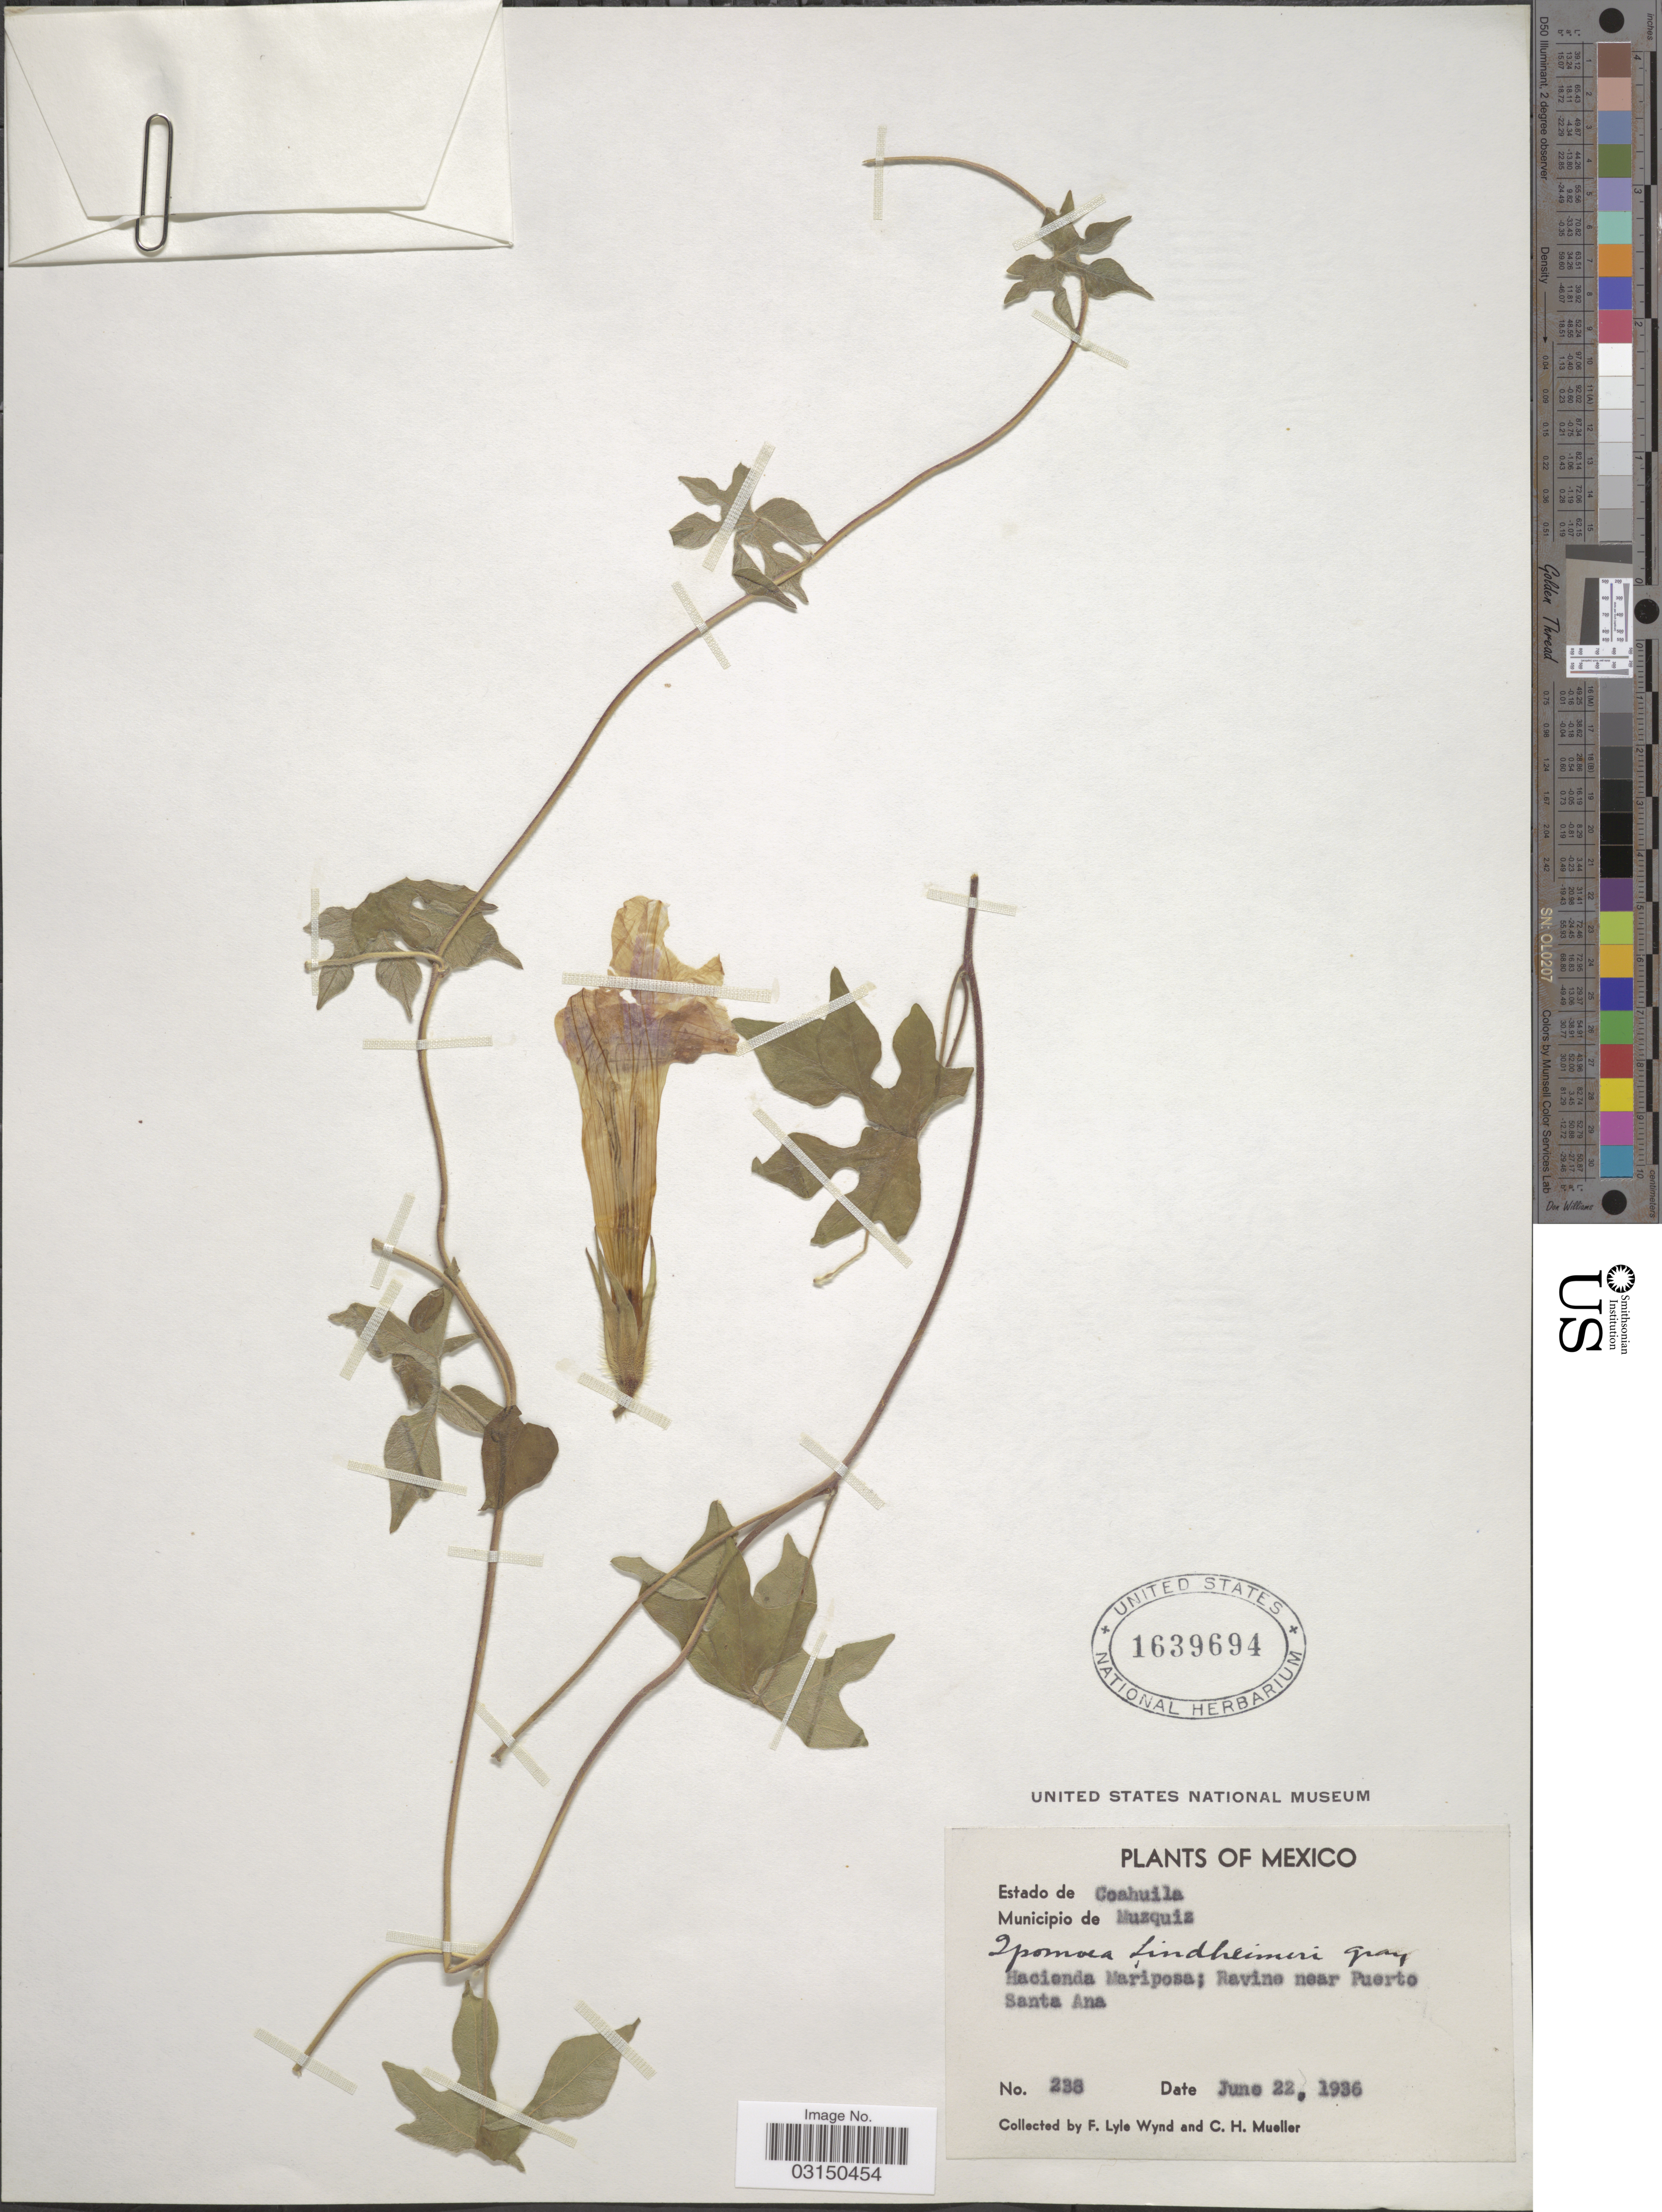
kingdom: Plantae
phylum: Tracheophyta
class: Magnoliopsida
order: Solanales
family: Convolvulaceae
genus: Ipomoea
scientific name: Ipomoea lindheimeri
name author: A. Gray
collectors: F. L. Wynd & C. H. Mueller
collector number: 238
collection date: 1936-06-22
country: Mexico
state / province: Coahuila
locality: Estado de Coahuila. Municipio de Muzquiz. Hacienda Mariposa; Ravine near Puerto Santa Ana.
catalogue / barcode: US 1639694